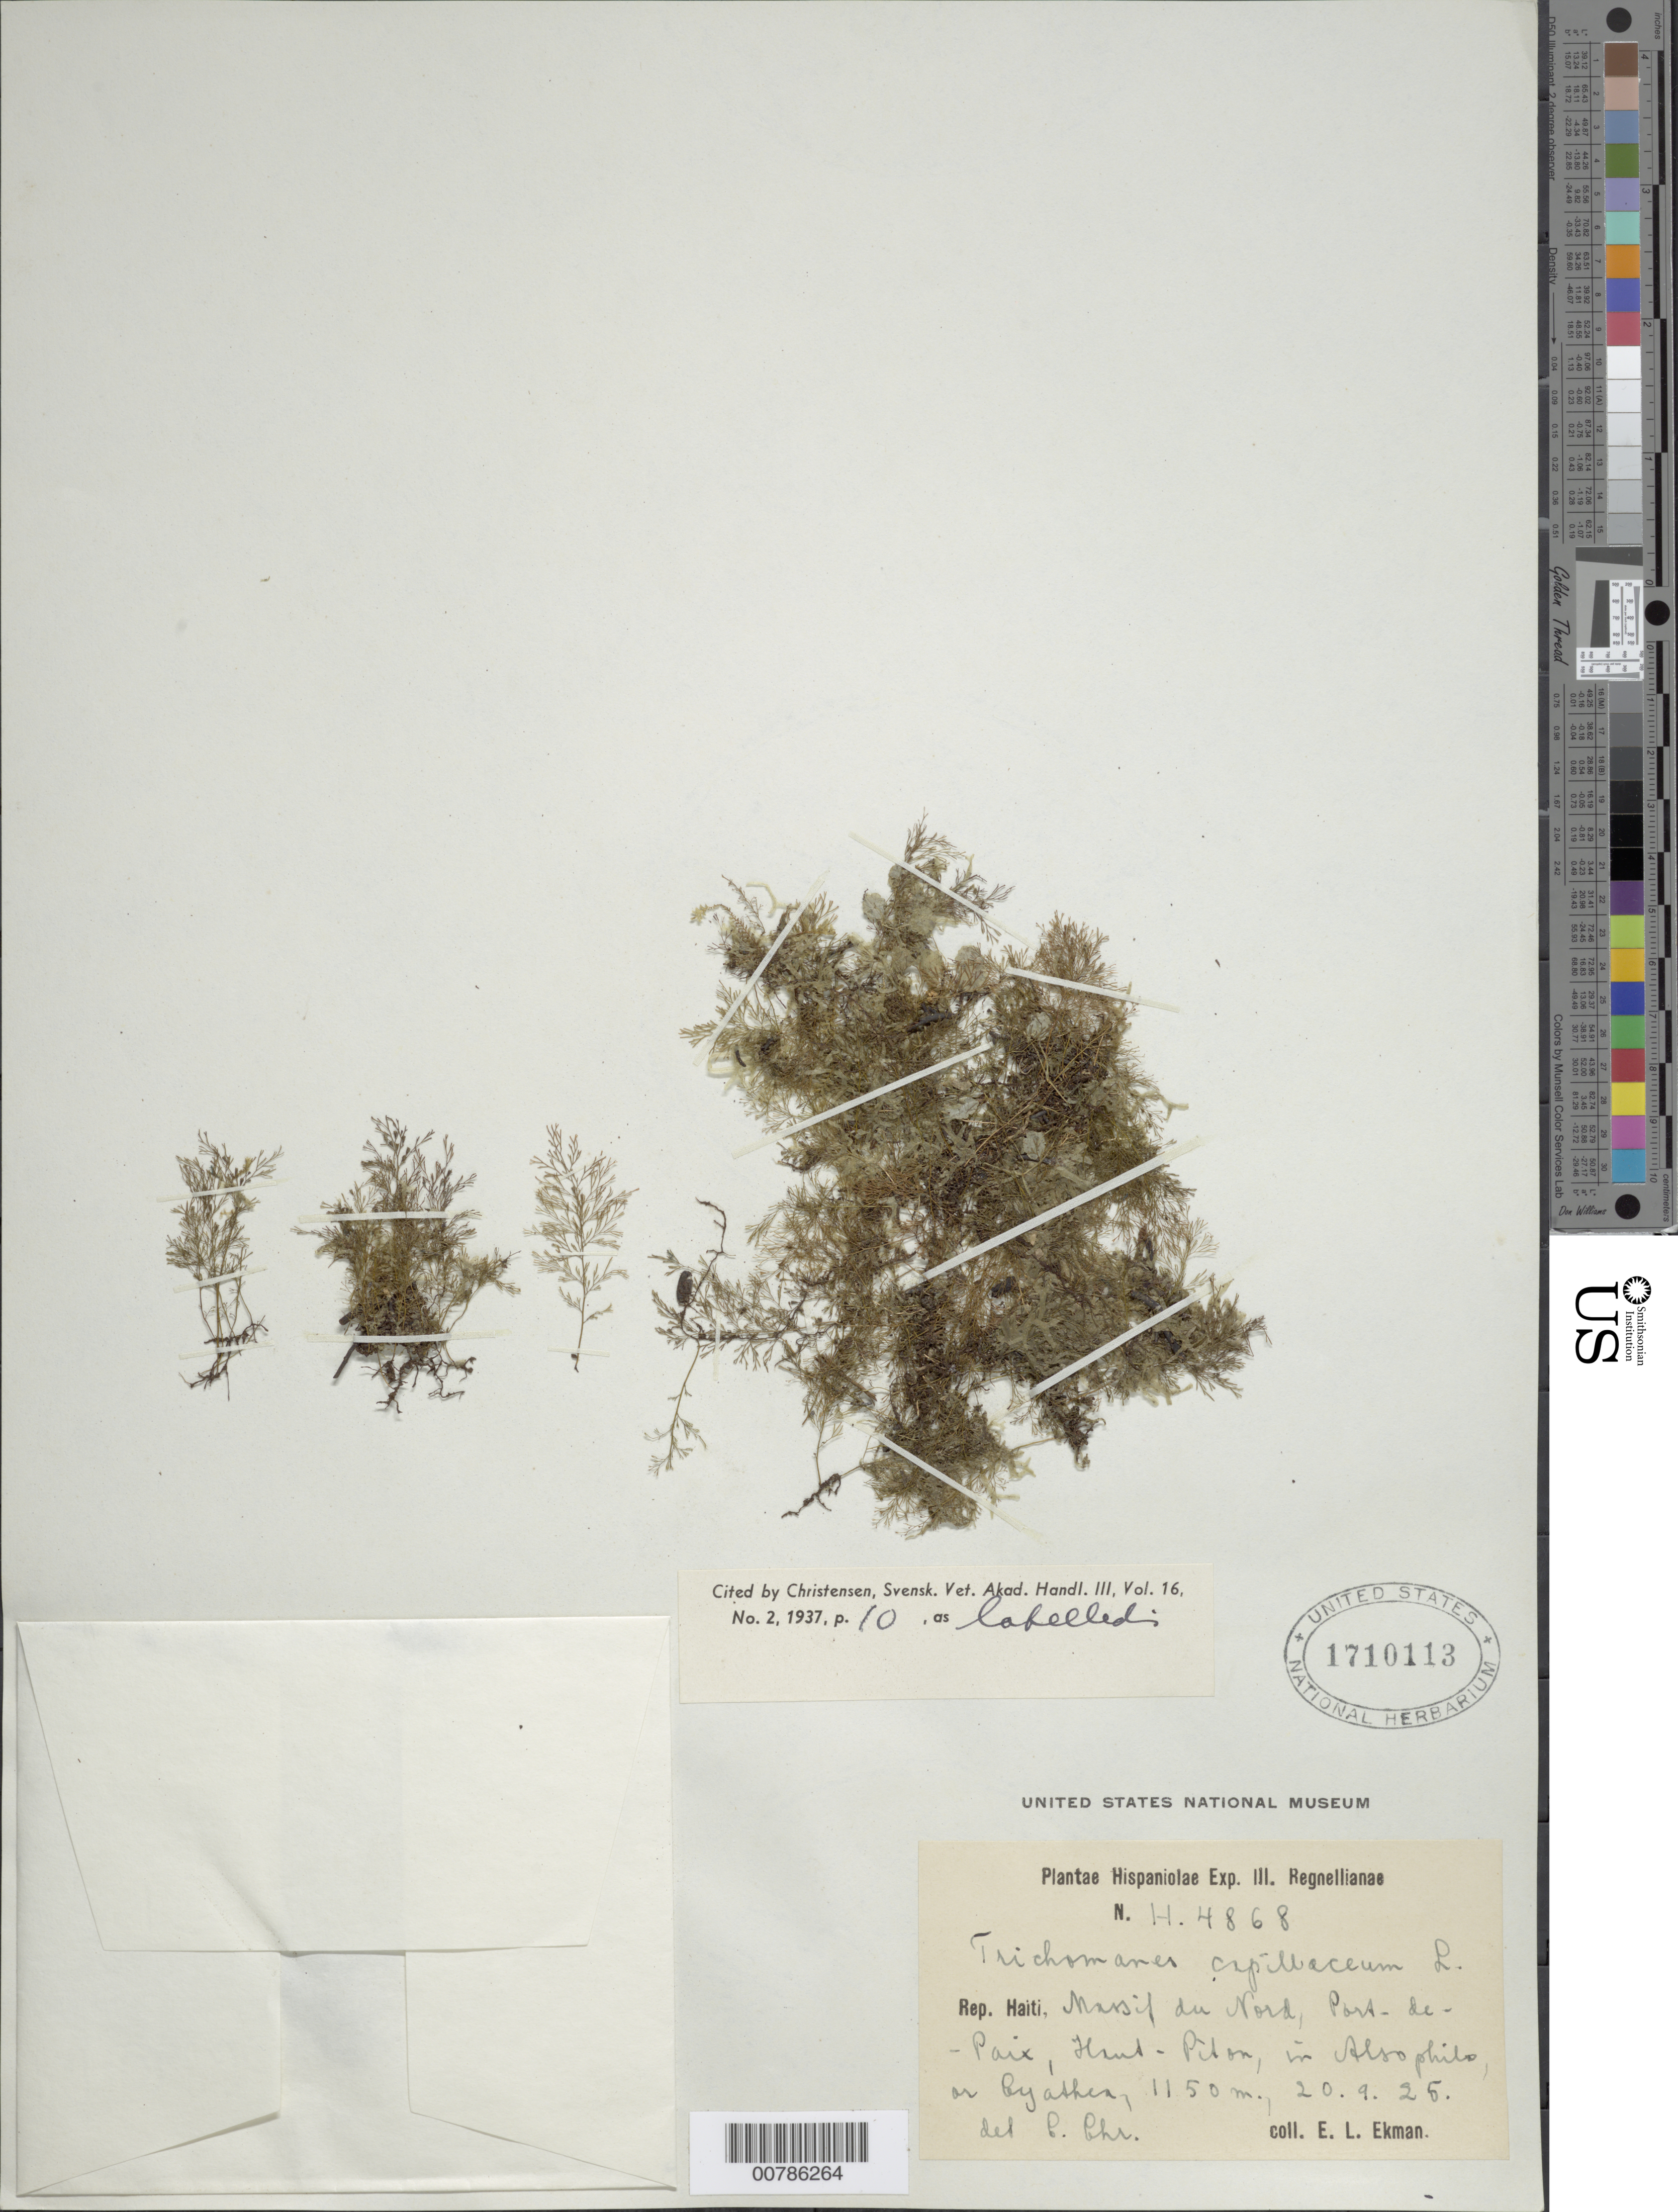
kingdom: Plantae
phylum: Tracheophyta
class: Polypodiopsida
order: Hymenophyllales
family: Hymenophyllaceae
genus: Polyphlebium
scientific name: Polyphlebium capillaceum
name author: (L.) Ebihara & Dubuisson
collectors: E. L. Ekman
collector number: H 4868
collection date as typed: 20 Sep 1925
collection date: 1925-09-20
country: Haiti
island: Hispaniola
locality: Massif du Nord, Port-de-Paix, Haut-Piton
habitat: In Alsophila or Cyathea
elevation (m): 1150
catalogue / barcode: US 1710113